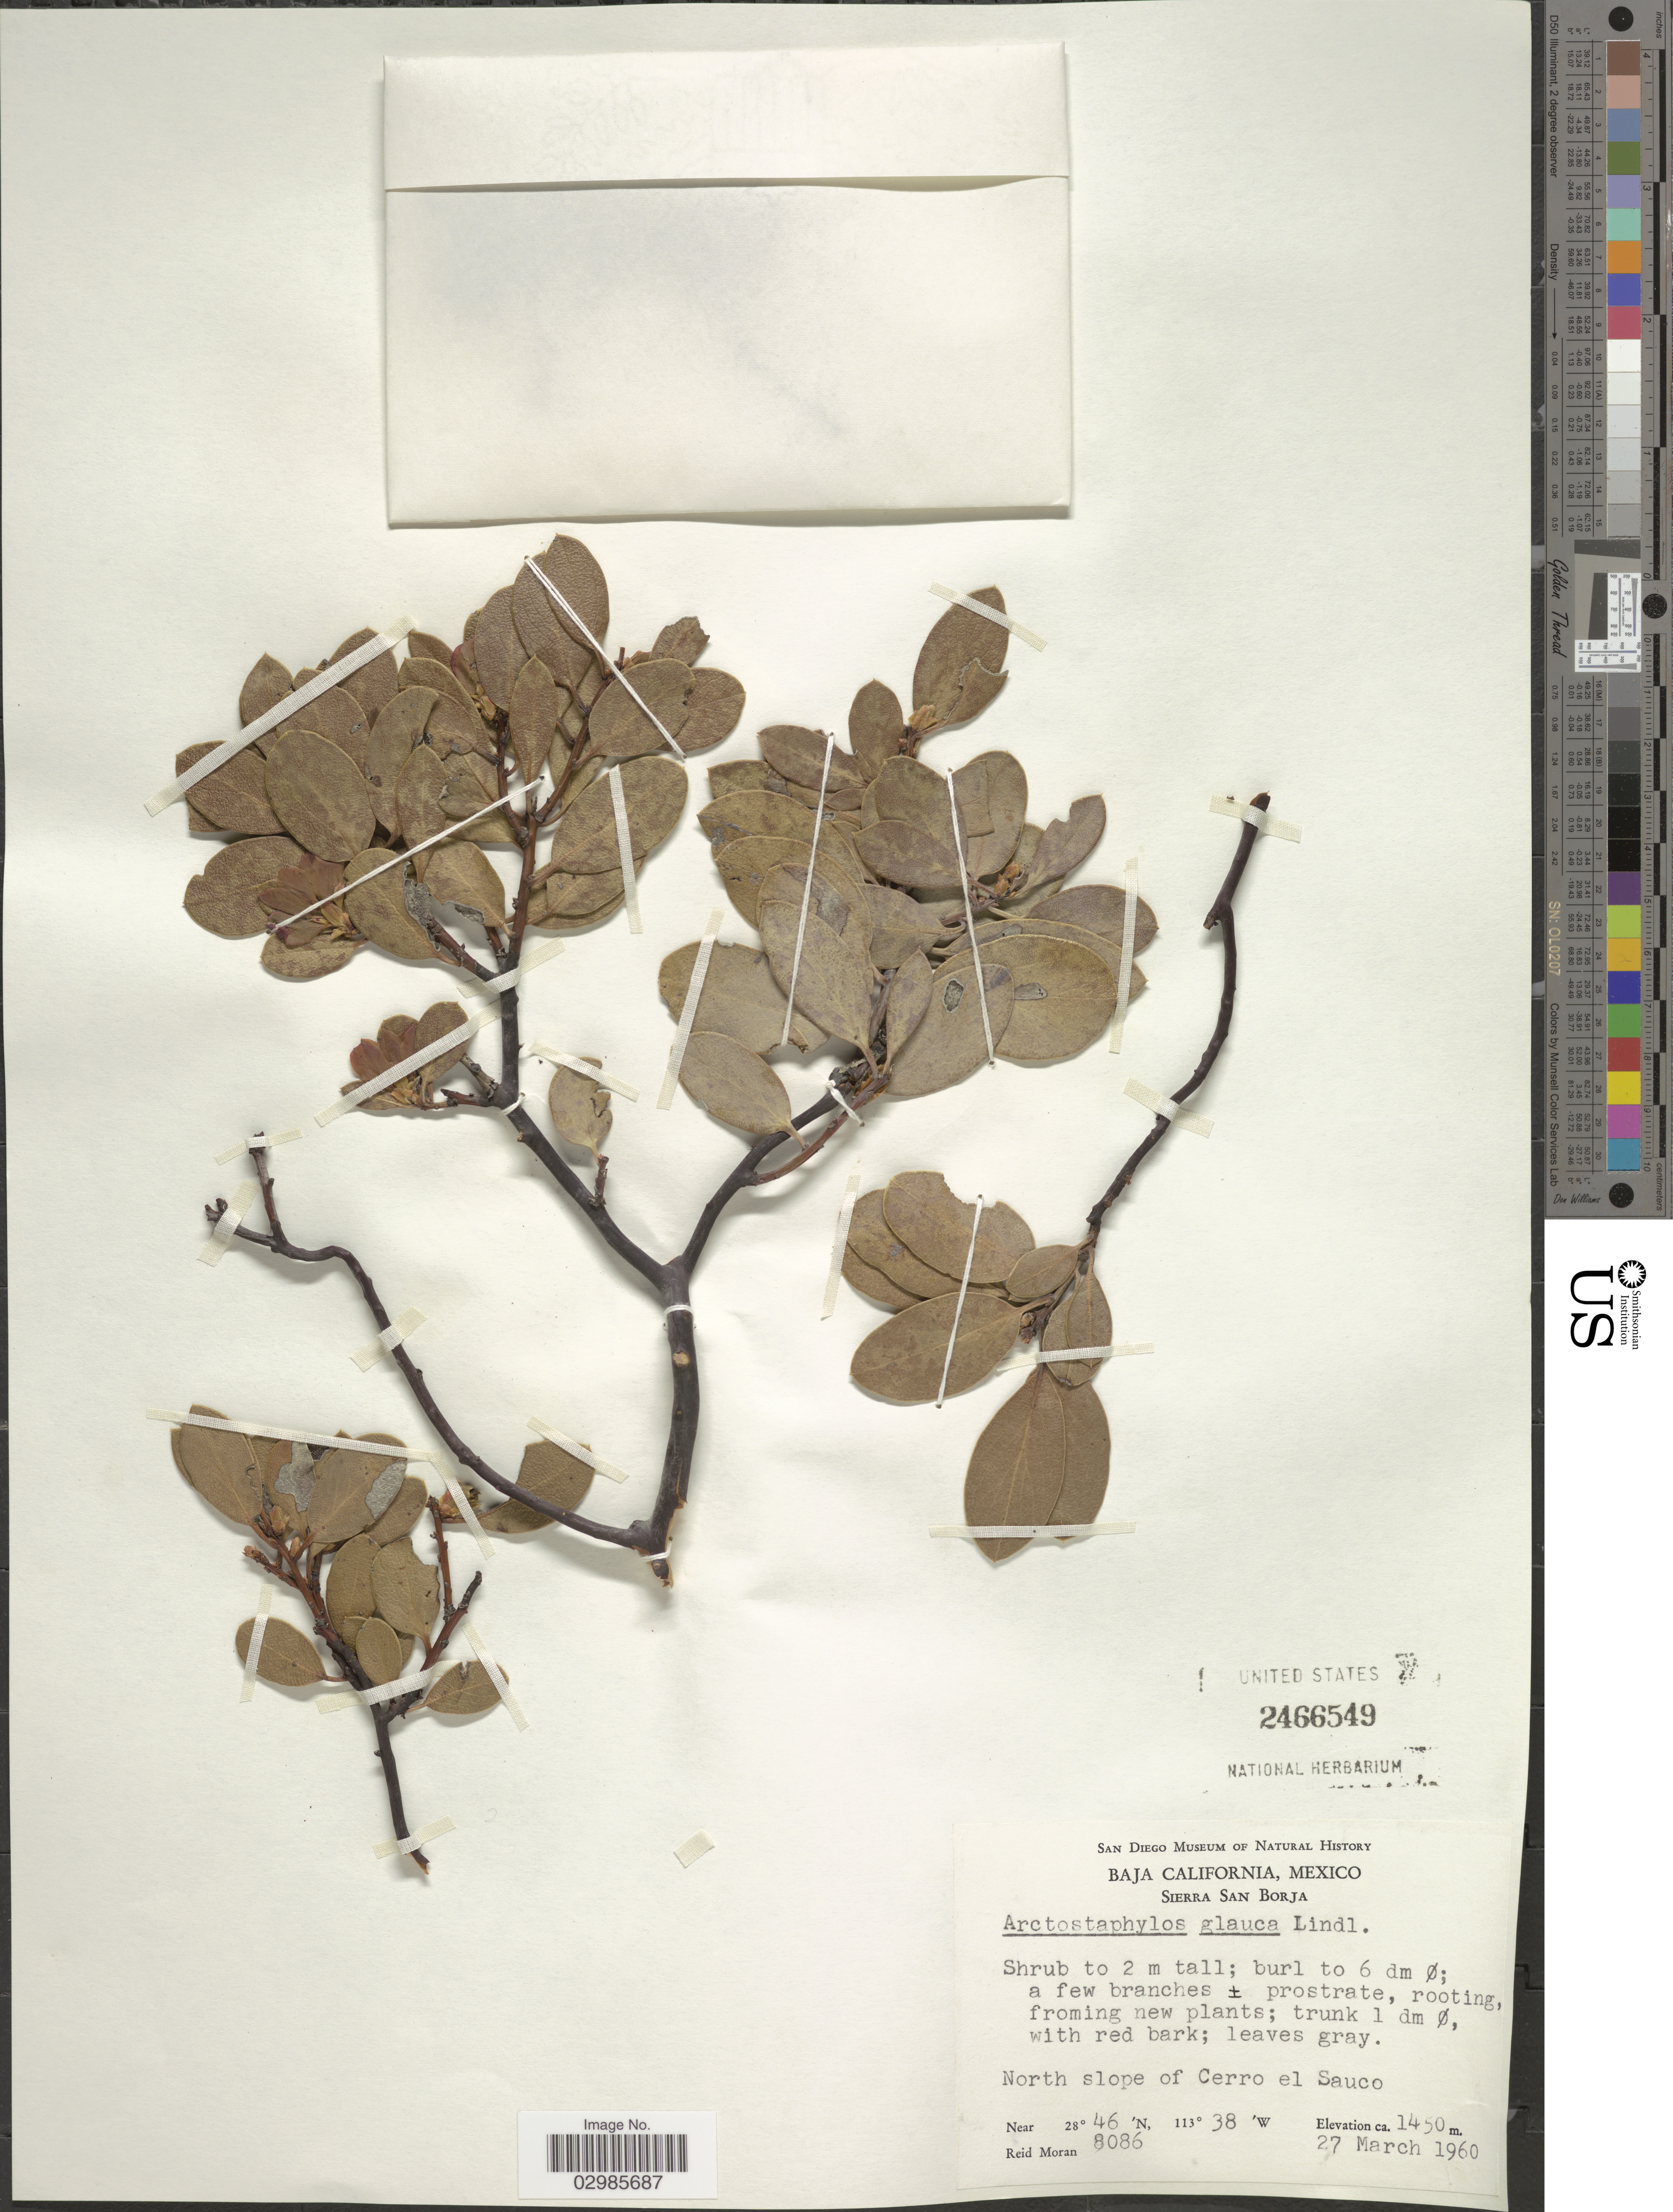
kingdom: Plantae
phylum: Tracheophyta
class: Magnoliopsida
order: Ericales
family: Ericaceae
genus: Arctostaphylos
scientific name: Arctostaphylos glauca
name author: Lindl.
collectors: R. V. Moran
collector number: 8086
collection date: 1960-03-27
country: Mexico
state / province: Baja California Norte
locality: Sierra San Borja, North slope of Cerro el Sauco.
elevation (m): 1450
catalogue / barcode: US 2466549